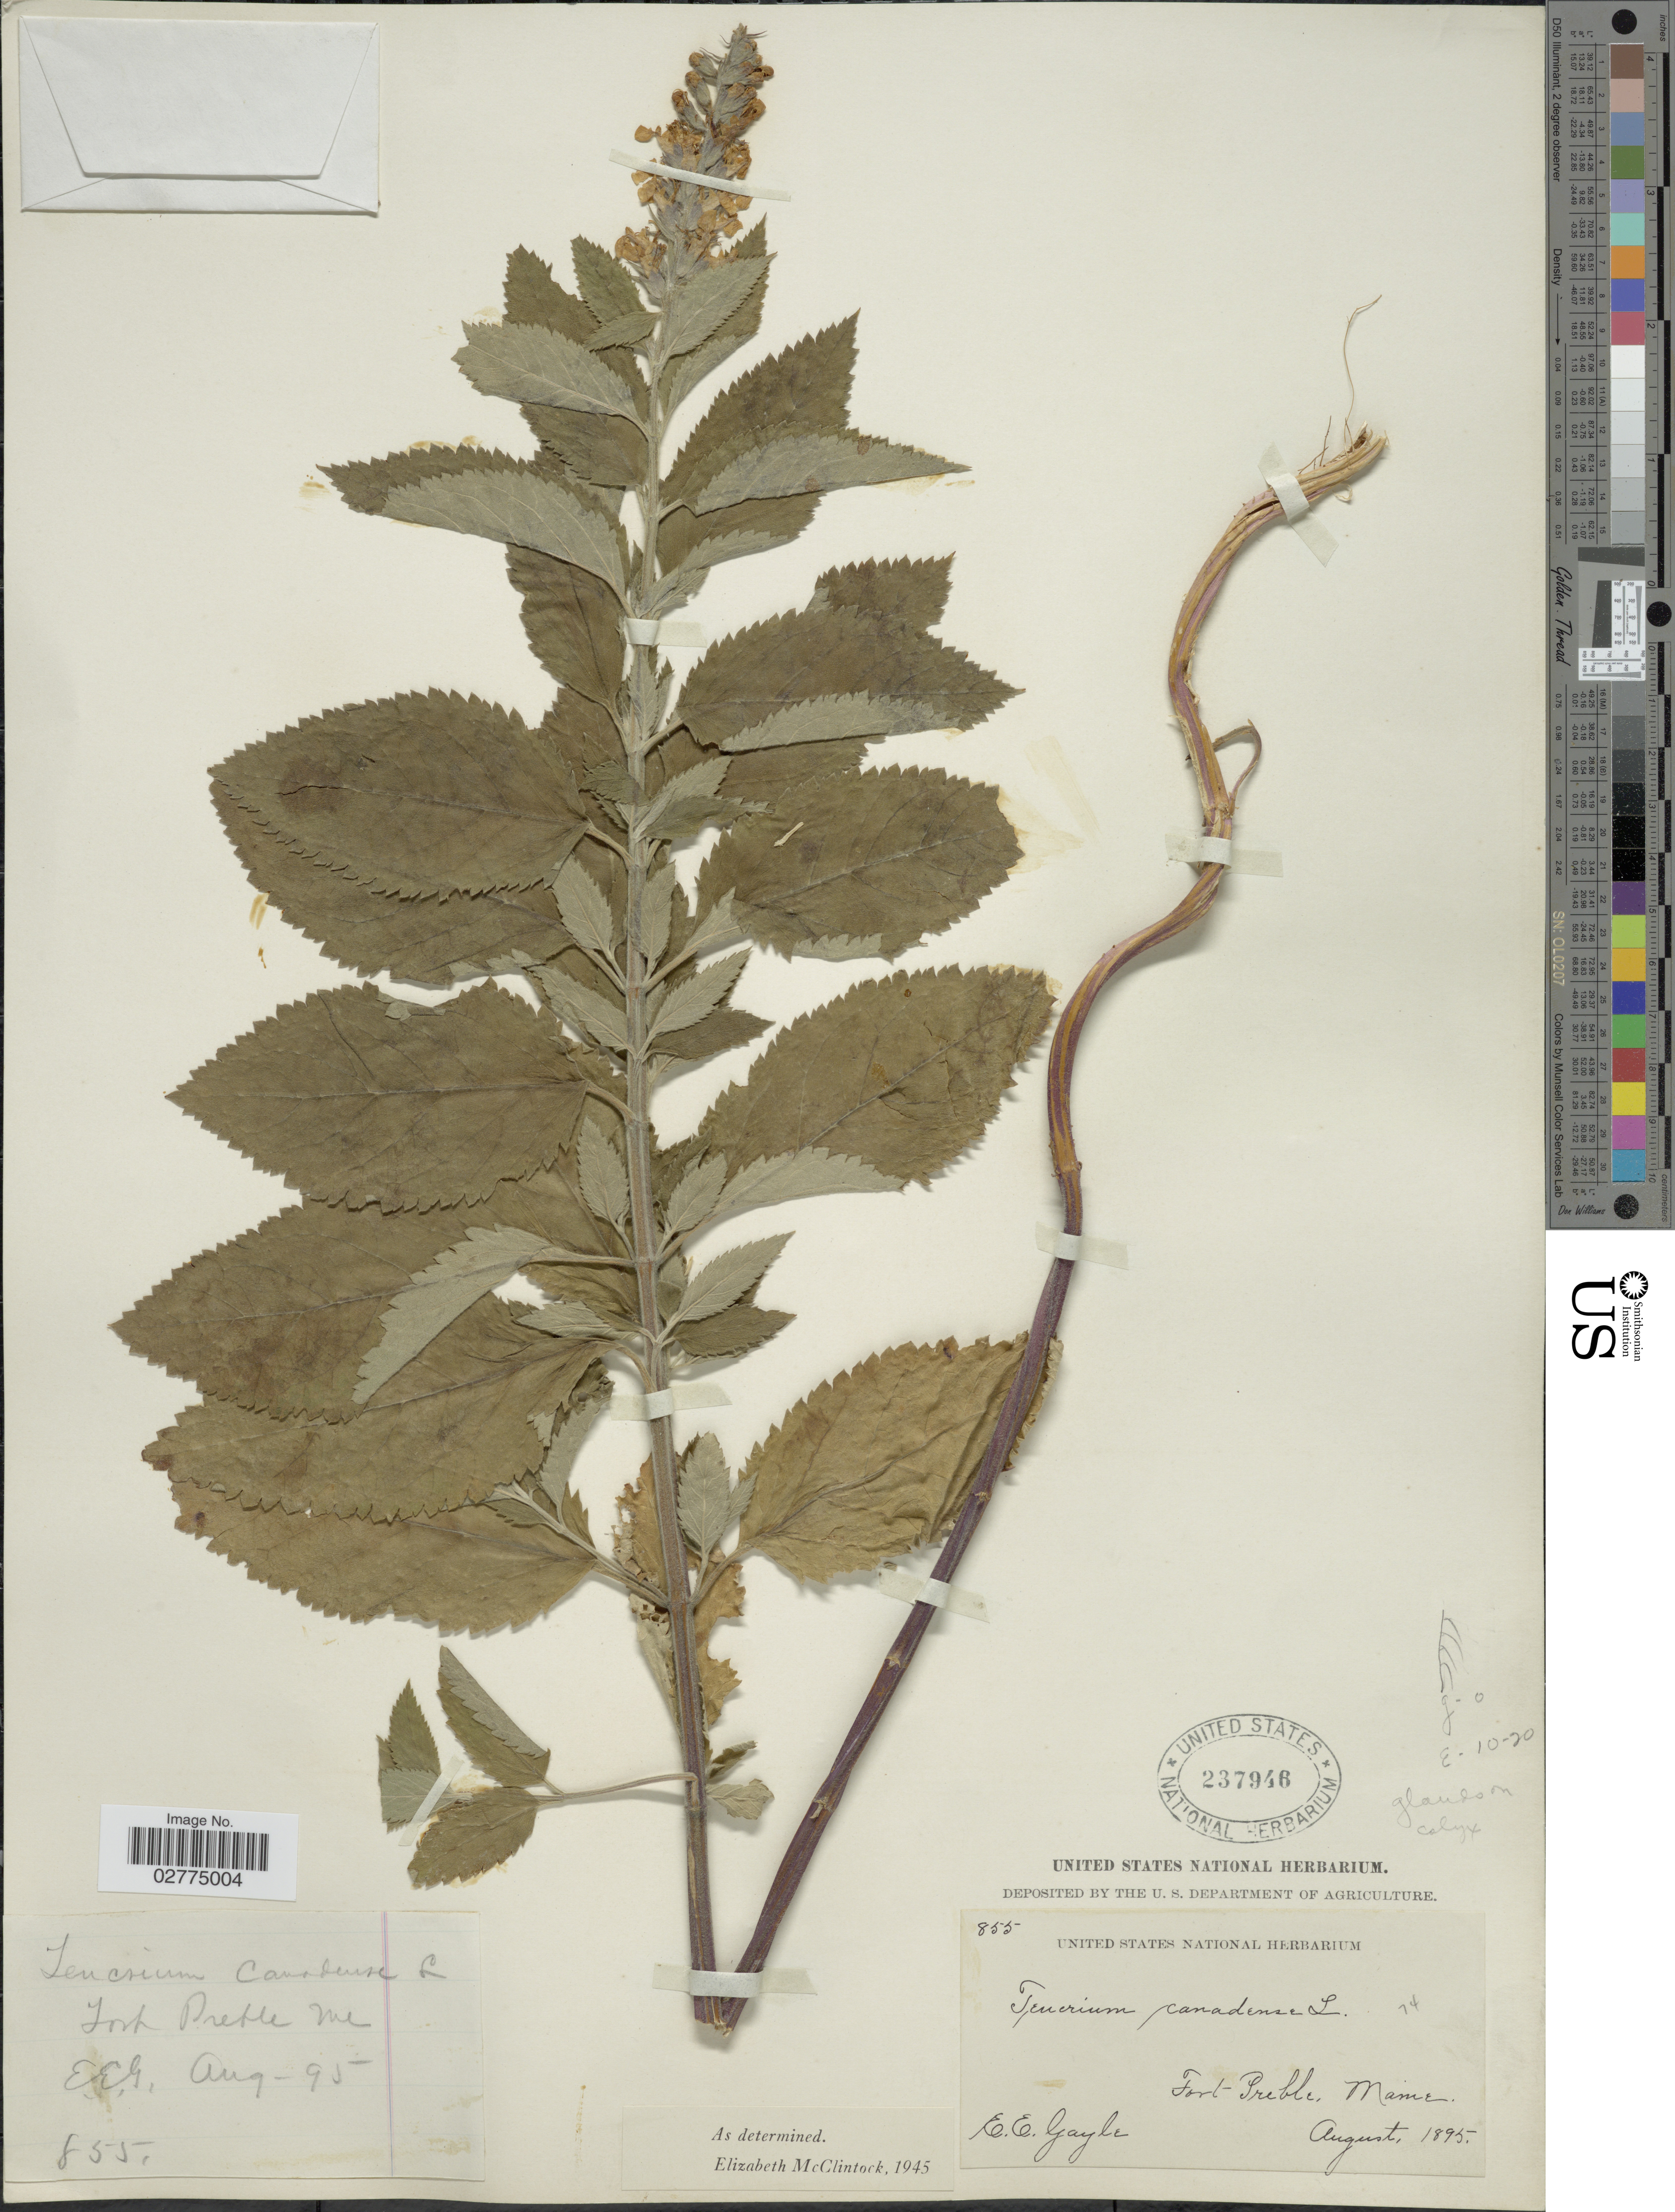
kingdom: Plantae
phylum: Tracheophyta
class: Magnoliopsida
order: Lamiales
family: Lamiaceae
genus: Teucrium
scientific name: Teucrium canadense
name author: L.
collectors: E. Gayle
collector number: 855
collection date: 1895-08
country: United States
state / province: Maine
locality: Fort Preble.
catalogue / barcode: US 237946